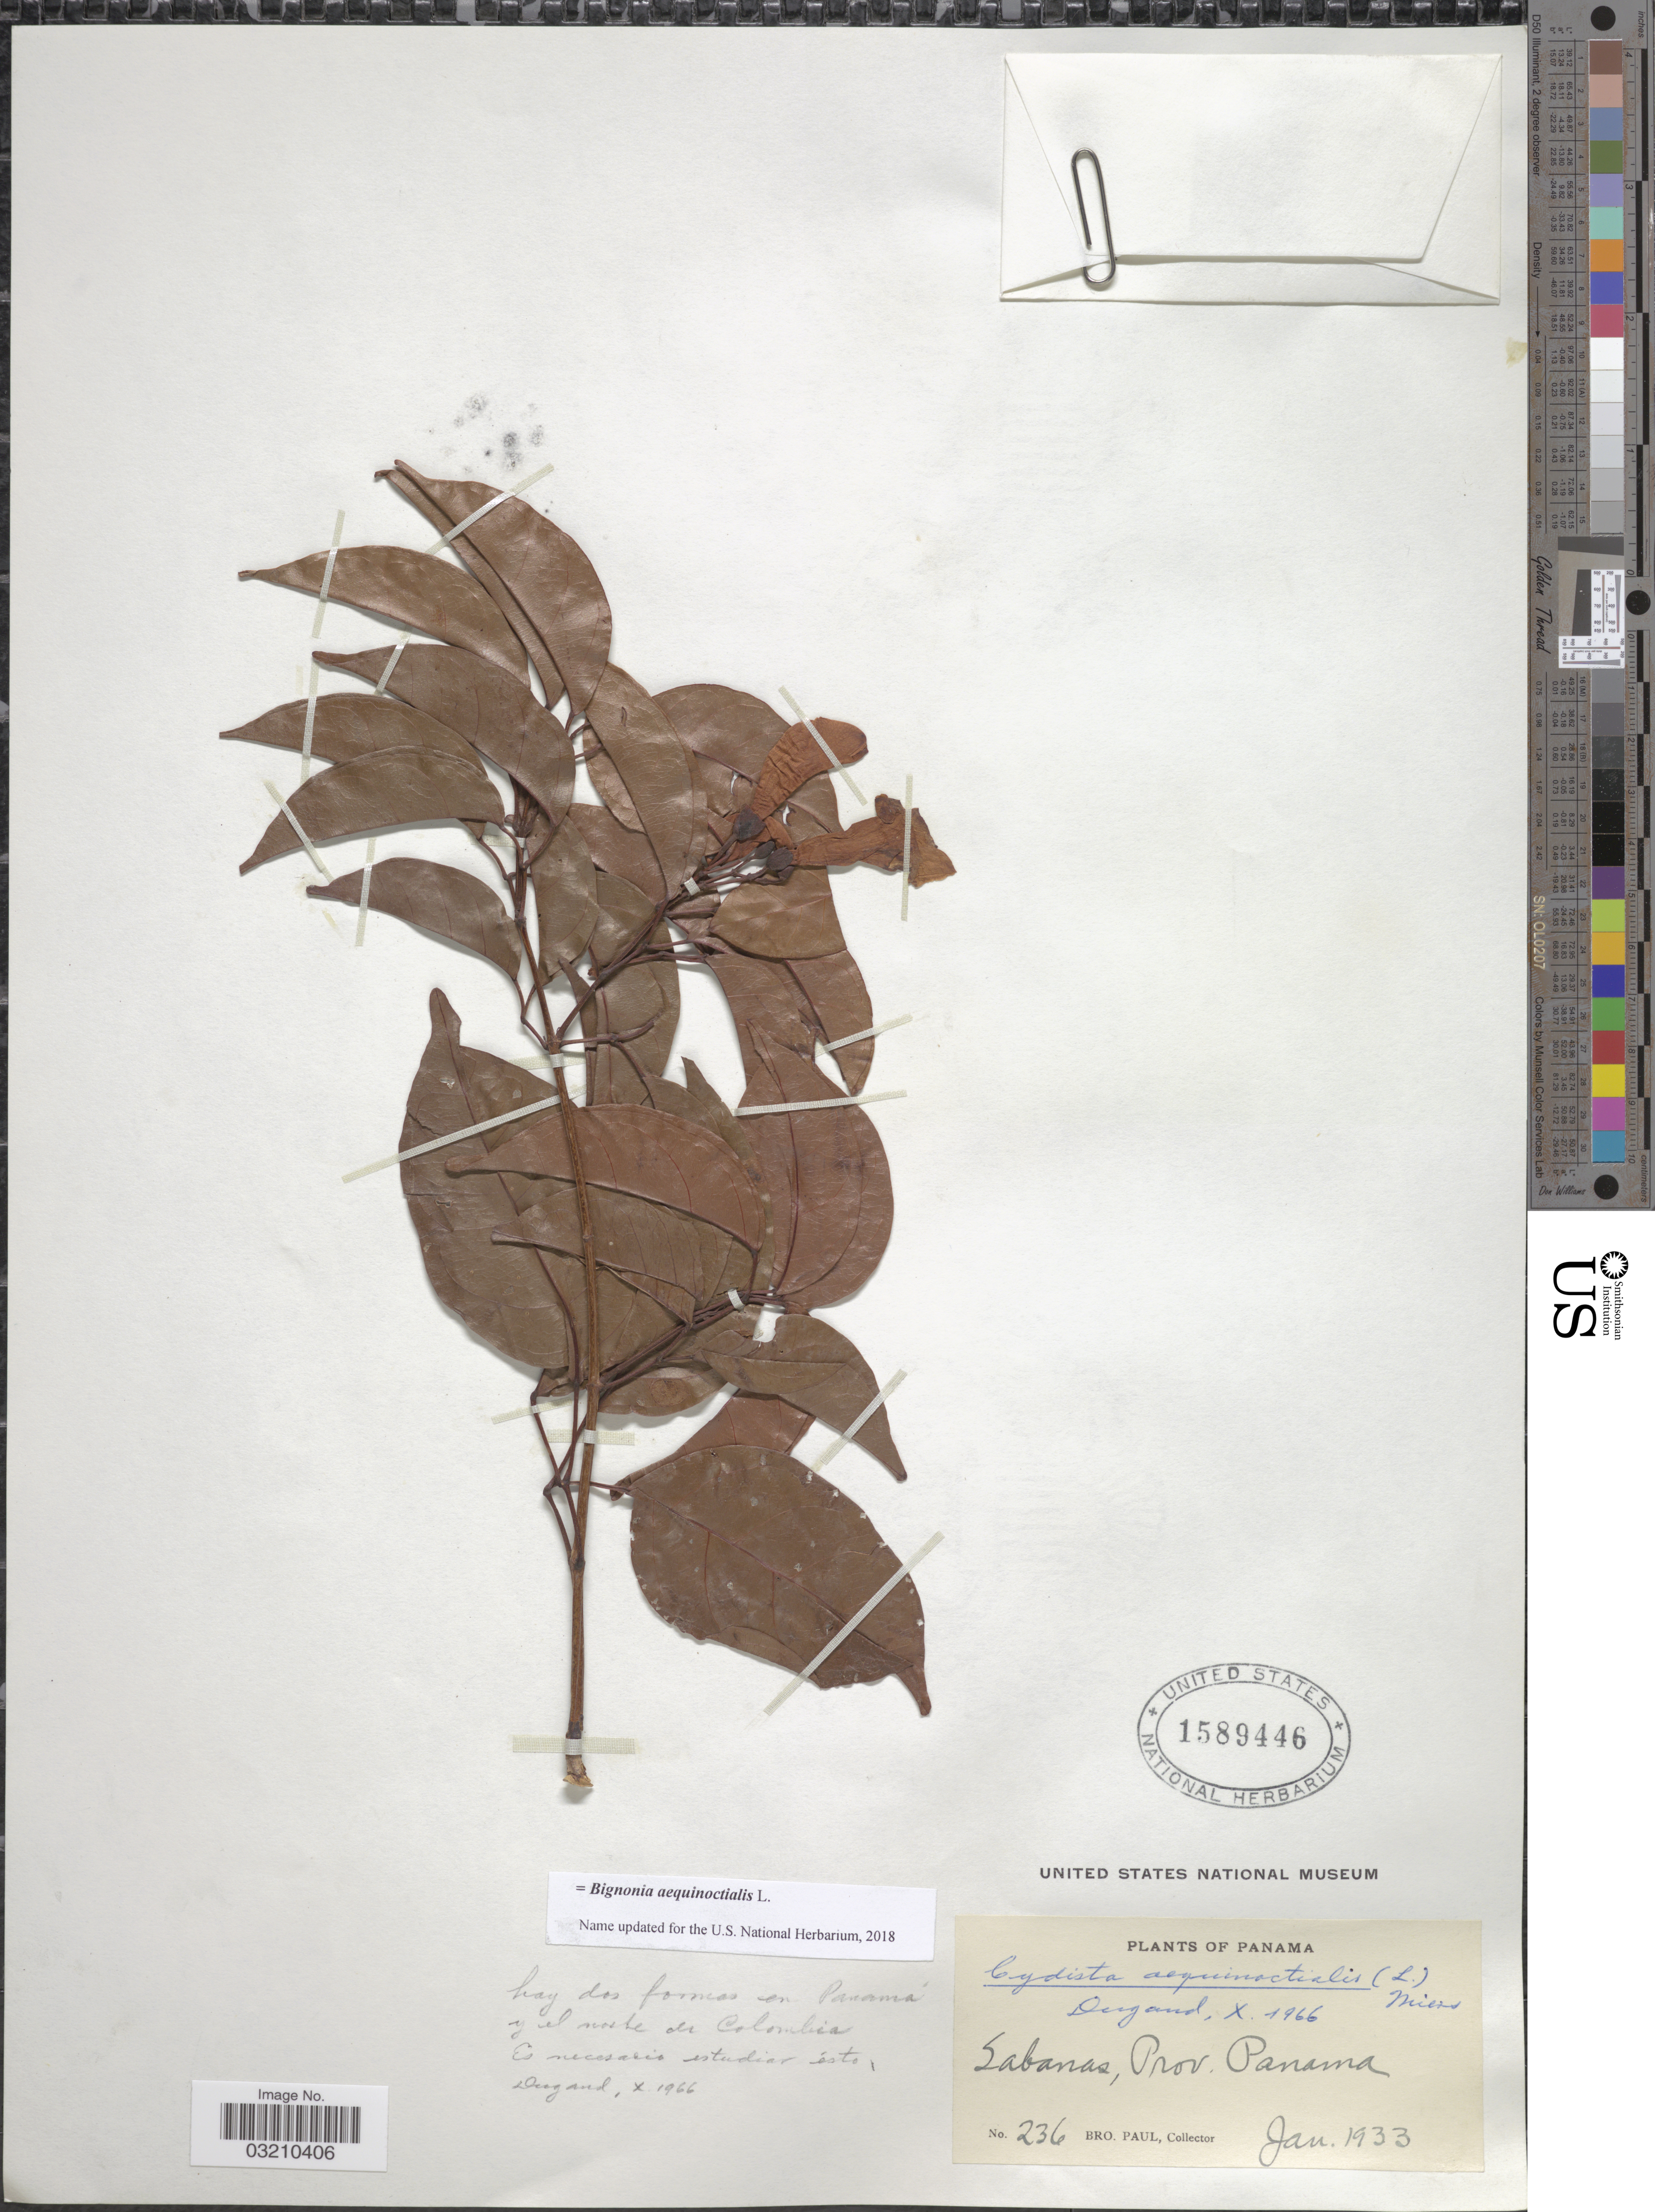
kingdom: Plantae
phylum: Tracheophyta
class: Magnoliopsida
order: Lamiales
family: Bignoniaceae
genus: Bignonia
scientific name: Bignonia aequinoctialis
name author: L.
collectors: B. Paul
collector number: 236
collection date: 1933-01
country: Panama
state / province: Colón / Panamá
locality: Sabanas.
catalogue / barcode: US 1589446